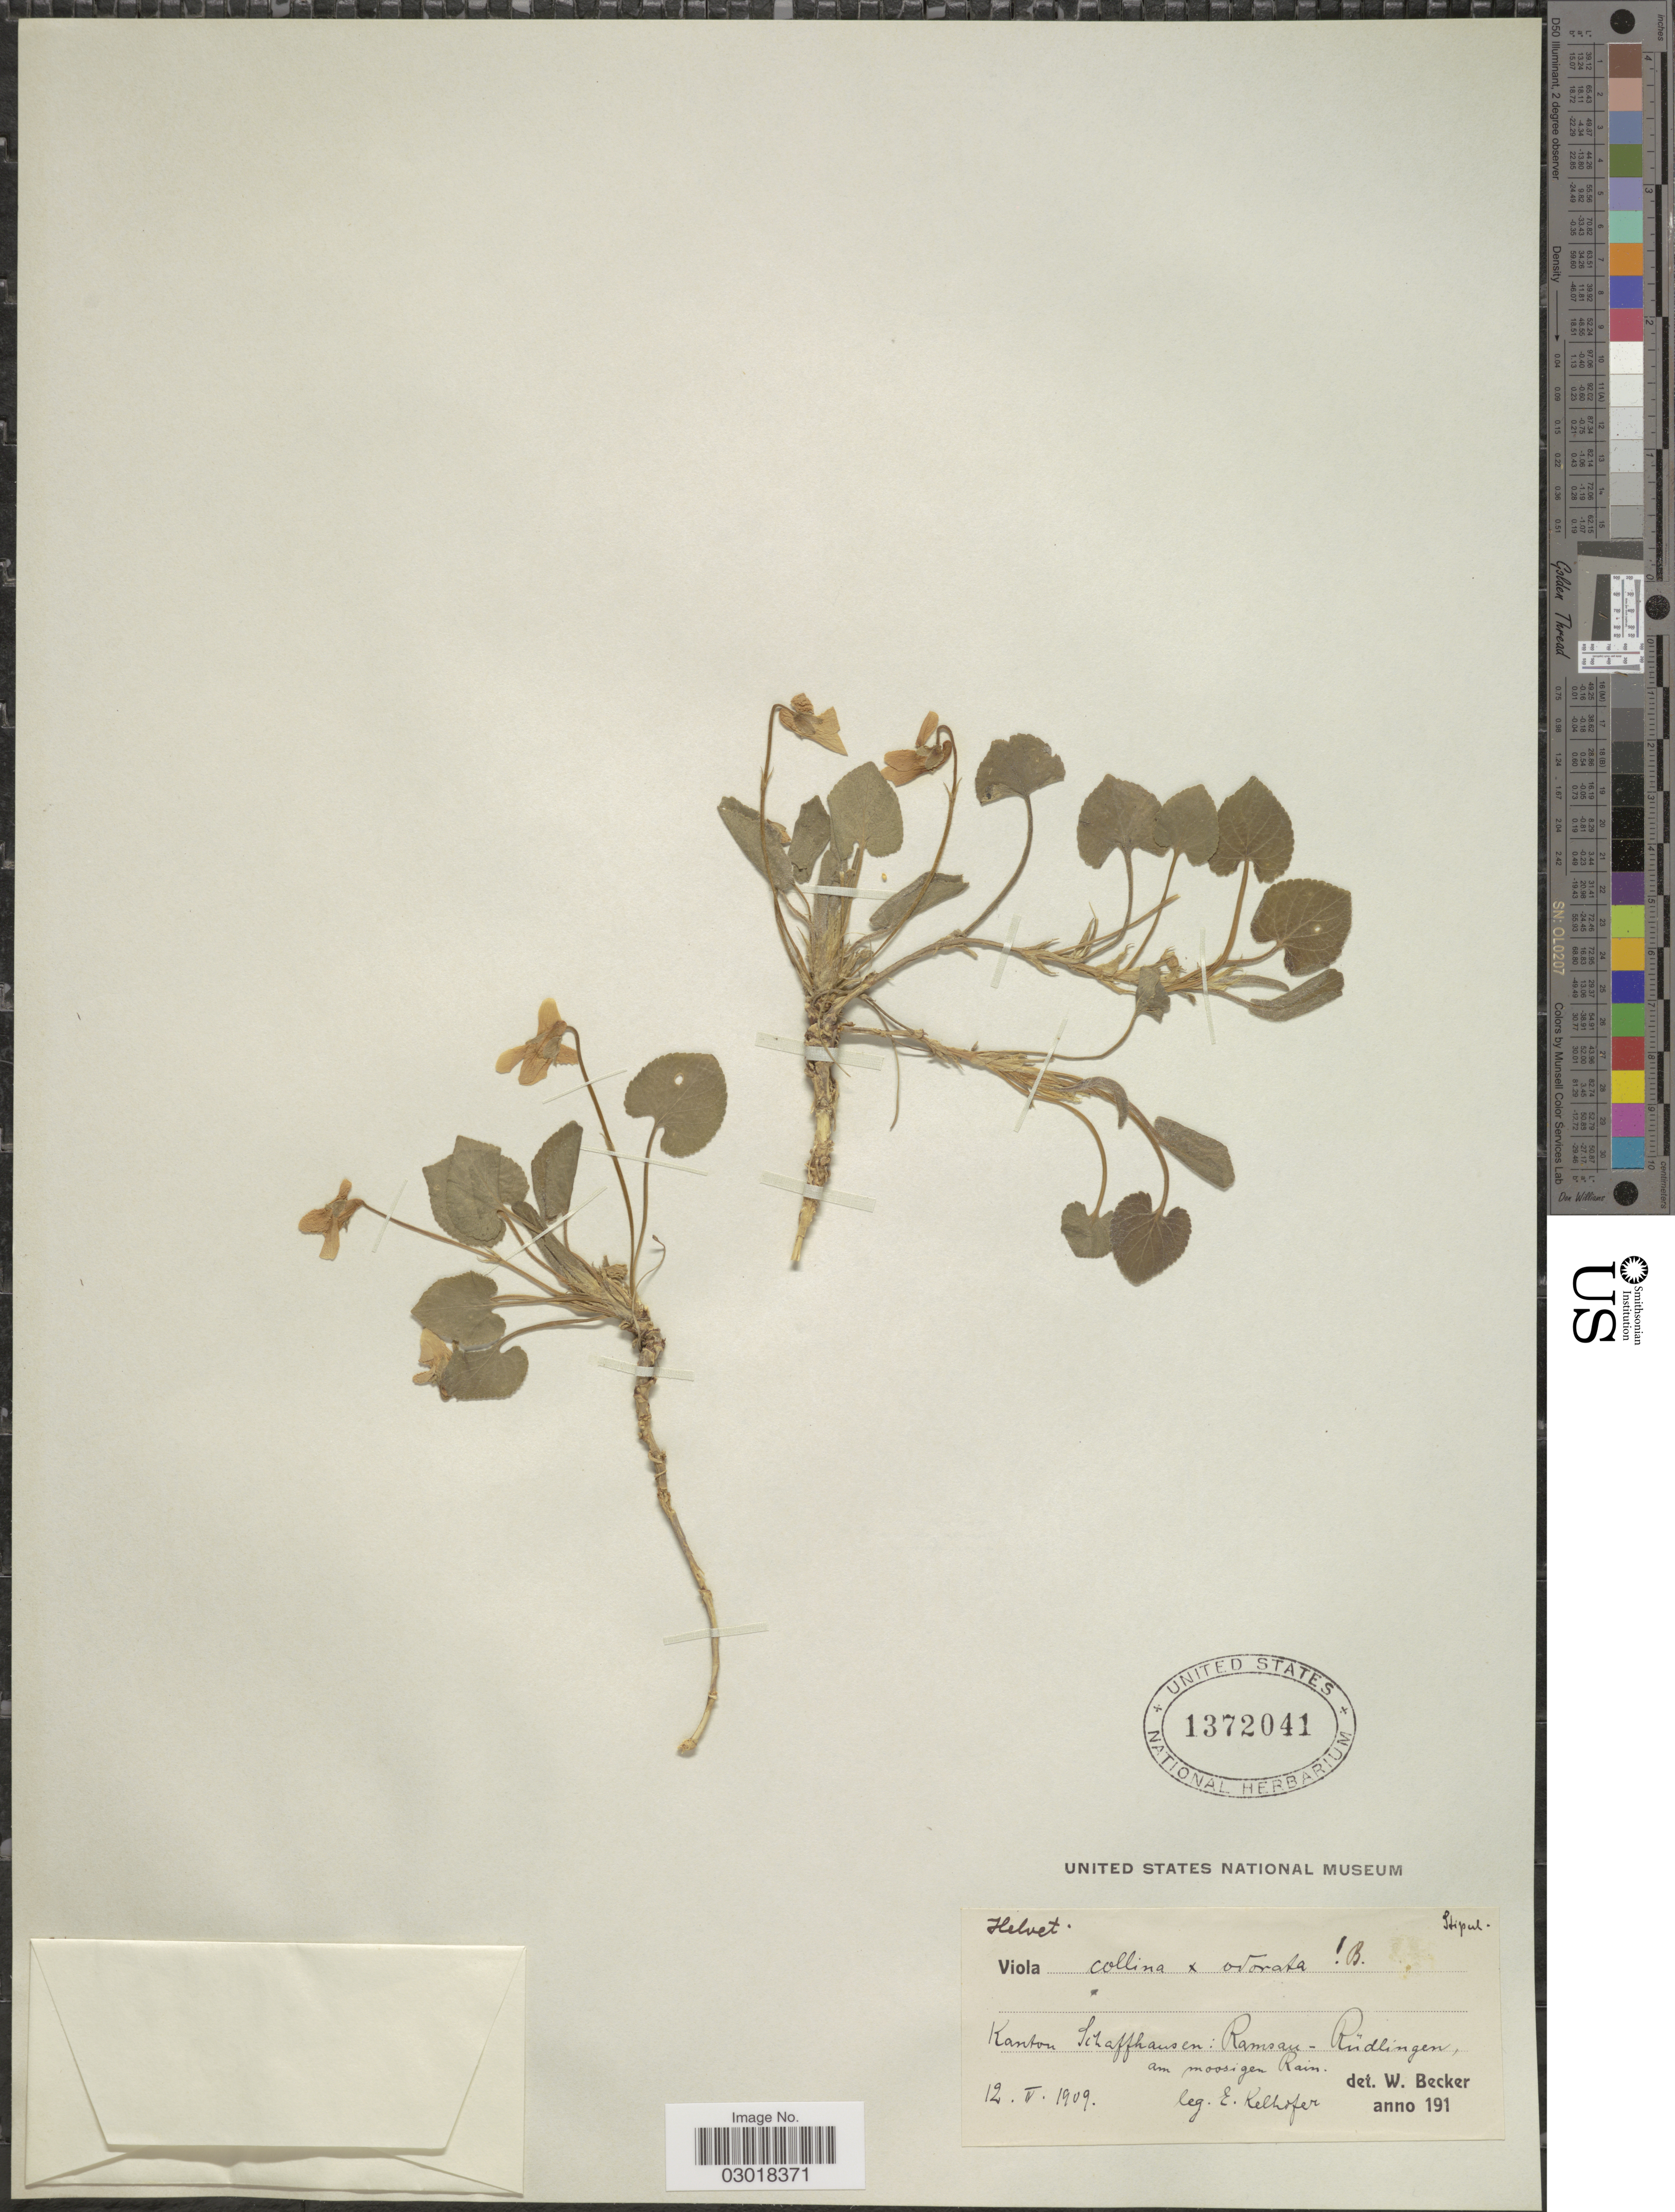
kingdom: Plantae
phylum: Tracheophyta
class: Magnoliopsida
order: Malpighiales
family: Violaceae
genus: Viola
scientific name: Viola collina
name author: Besser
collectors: E. Kelhofer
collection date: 1909-04-12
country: Switzerland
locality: Kanton Schauffausen: Ramsau-Rüdlingen, am mossigen Rain.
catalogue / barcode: US 1372041